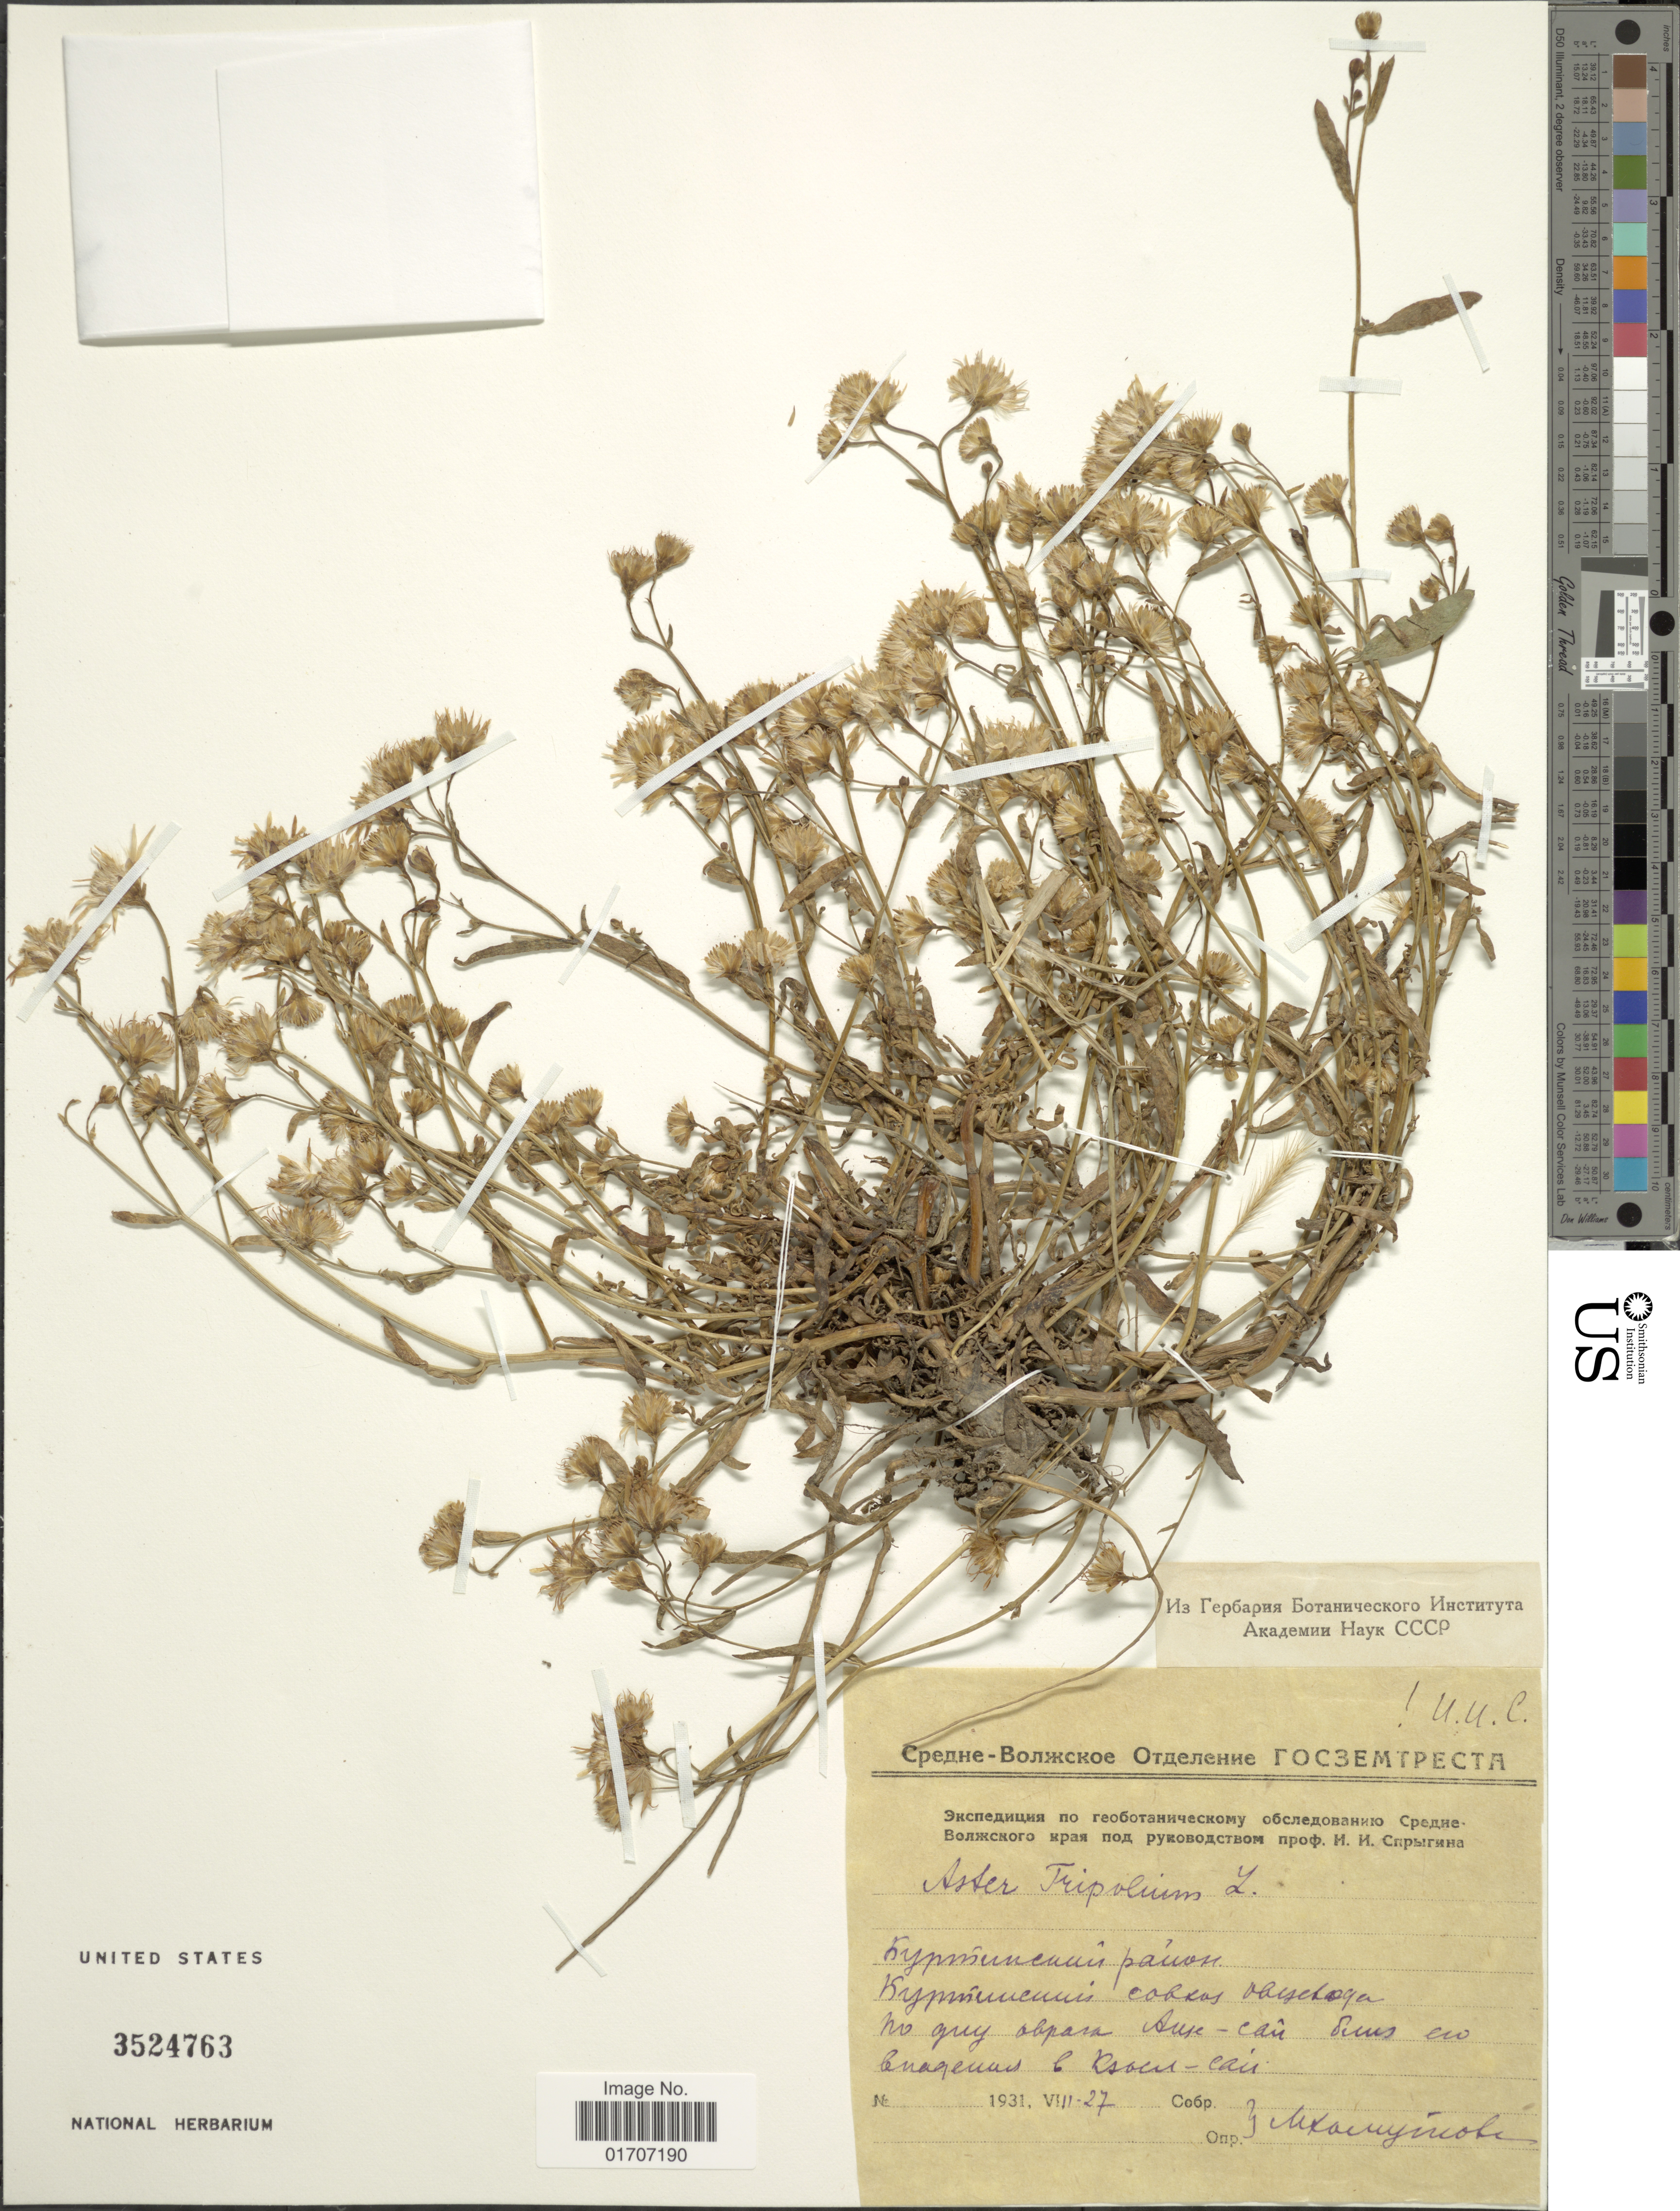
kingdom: Plantae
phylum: Tracheophyta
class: Magnoliopsida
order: Asterales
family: Asteraceae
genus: Tripolium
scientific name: Tripolium pannonicum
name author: (Jacq.) Dobrocz.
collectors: M. Kaiuyncole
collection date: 1931-08-27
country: Russian Federation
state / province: Volgograd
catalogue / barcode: US 3524763